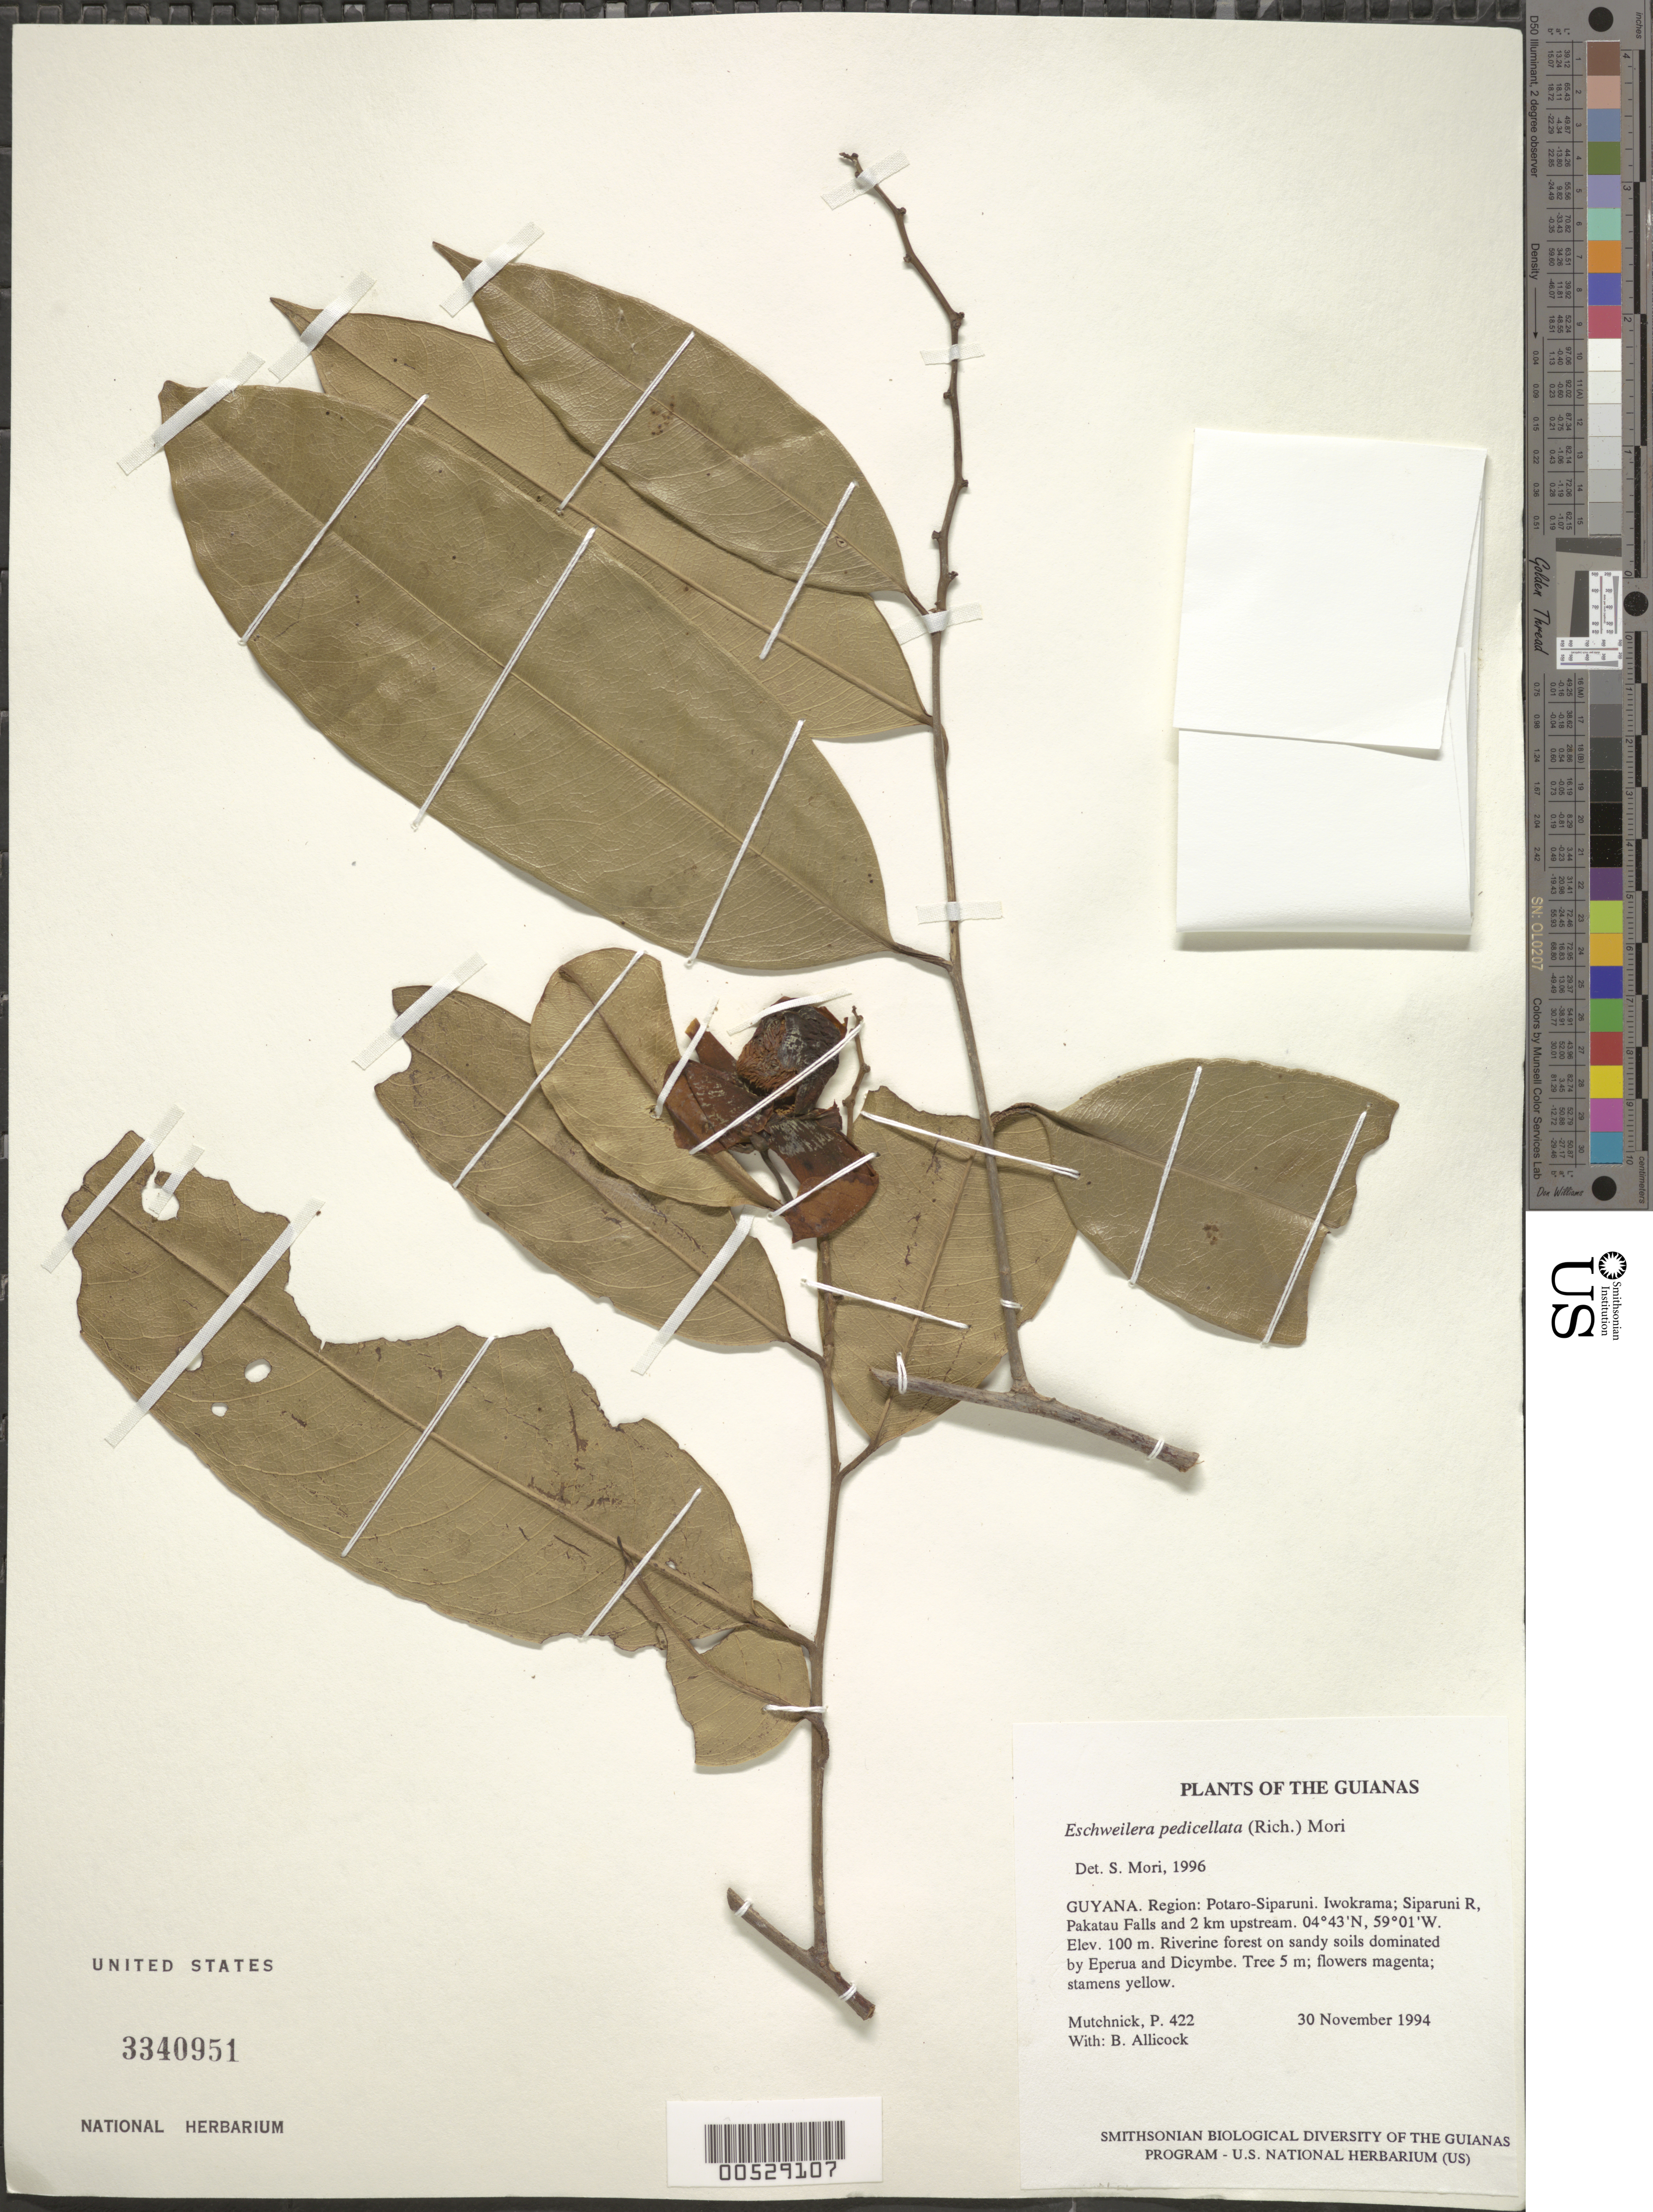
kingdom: Plantae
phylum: Tracheophyta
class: Magnoliopsida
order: Ericales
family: Lecythidaceae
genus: Eschweilera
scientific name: Eschweilera pedicellata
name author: (Rich.) S.A. Mori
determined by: Mori, Scott A.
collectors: P. Mutchnick & B. Allicock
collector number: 422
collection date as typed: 30 November 1994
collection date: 1994-11-30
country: Guyana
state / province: Potaro-Siparuni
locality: Iwokrama; Siparuni R, Pakatau Falls and 2 km upstream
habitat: Riverine forest on sandy soils dominated by Eperua and Dicymbe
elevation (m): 100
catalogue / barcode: US 3340951